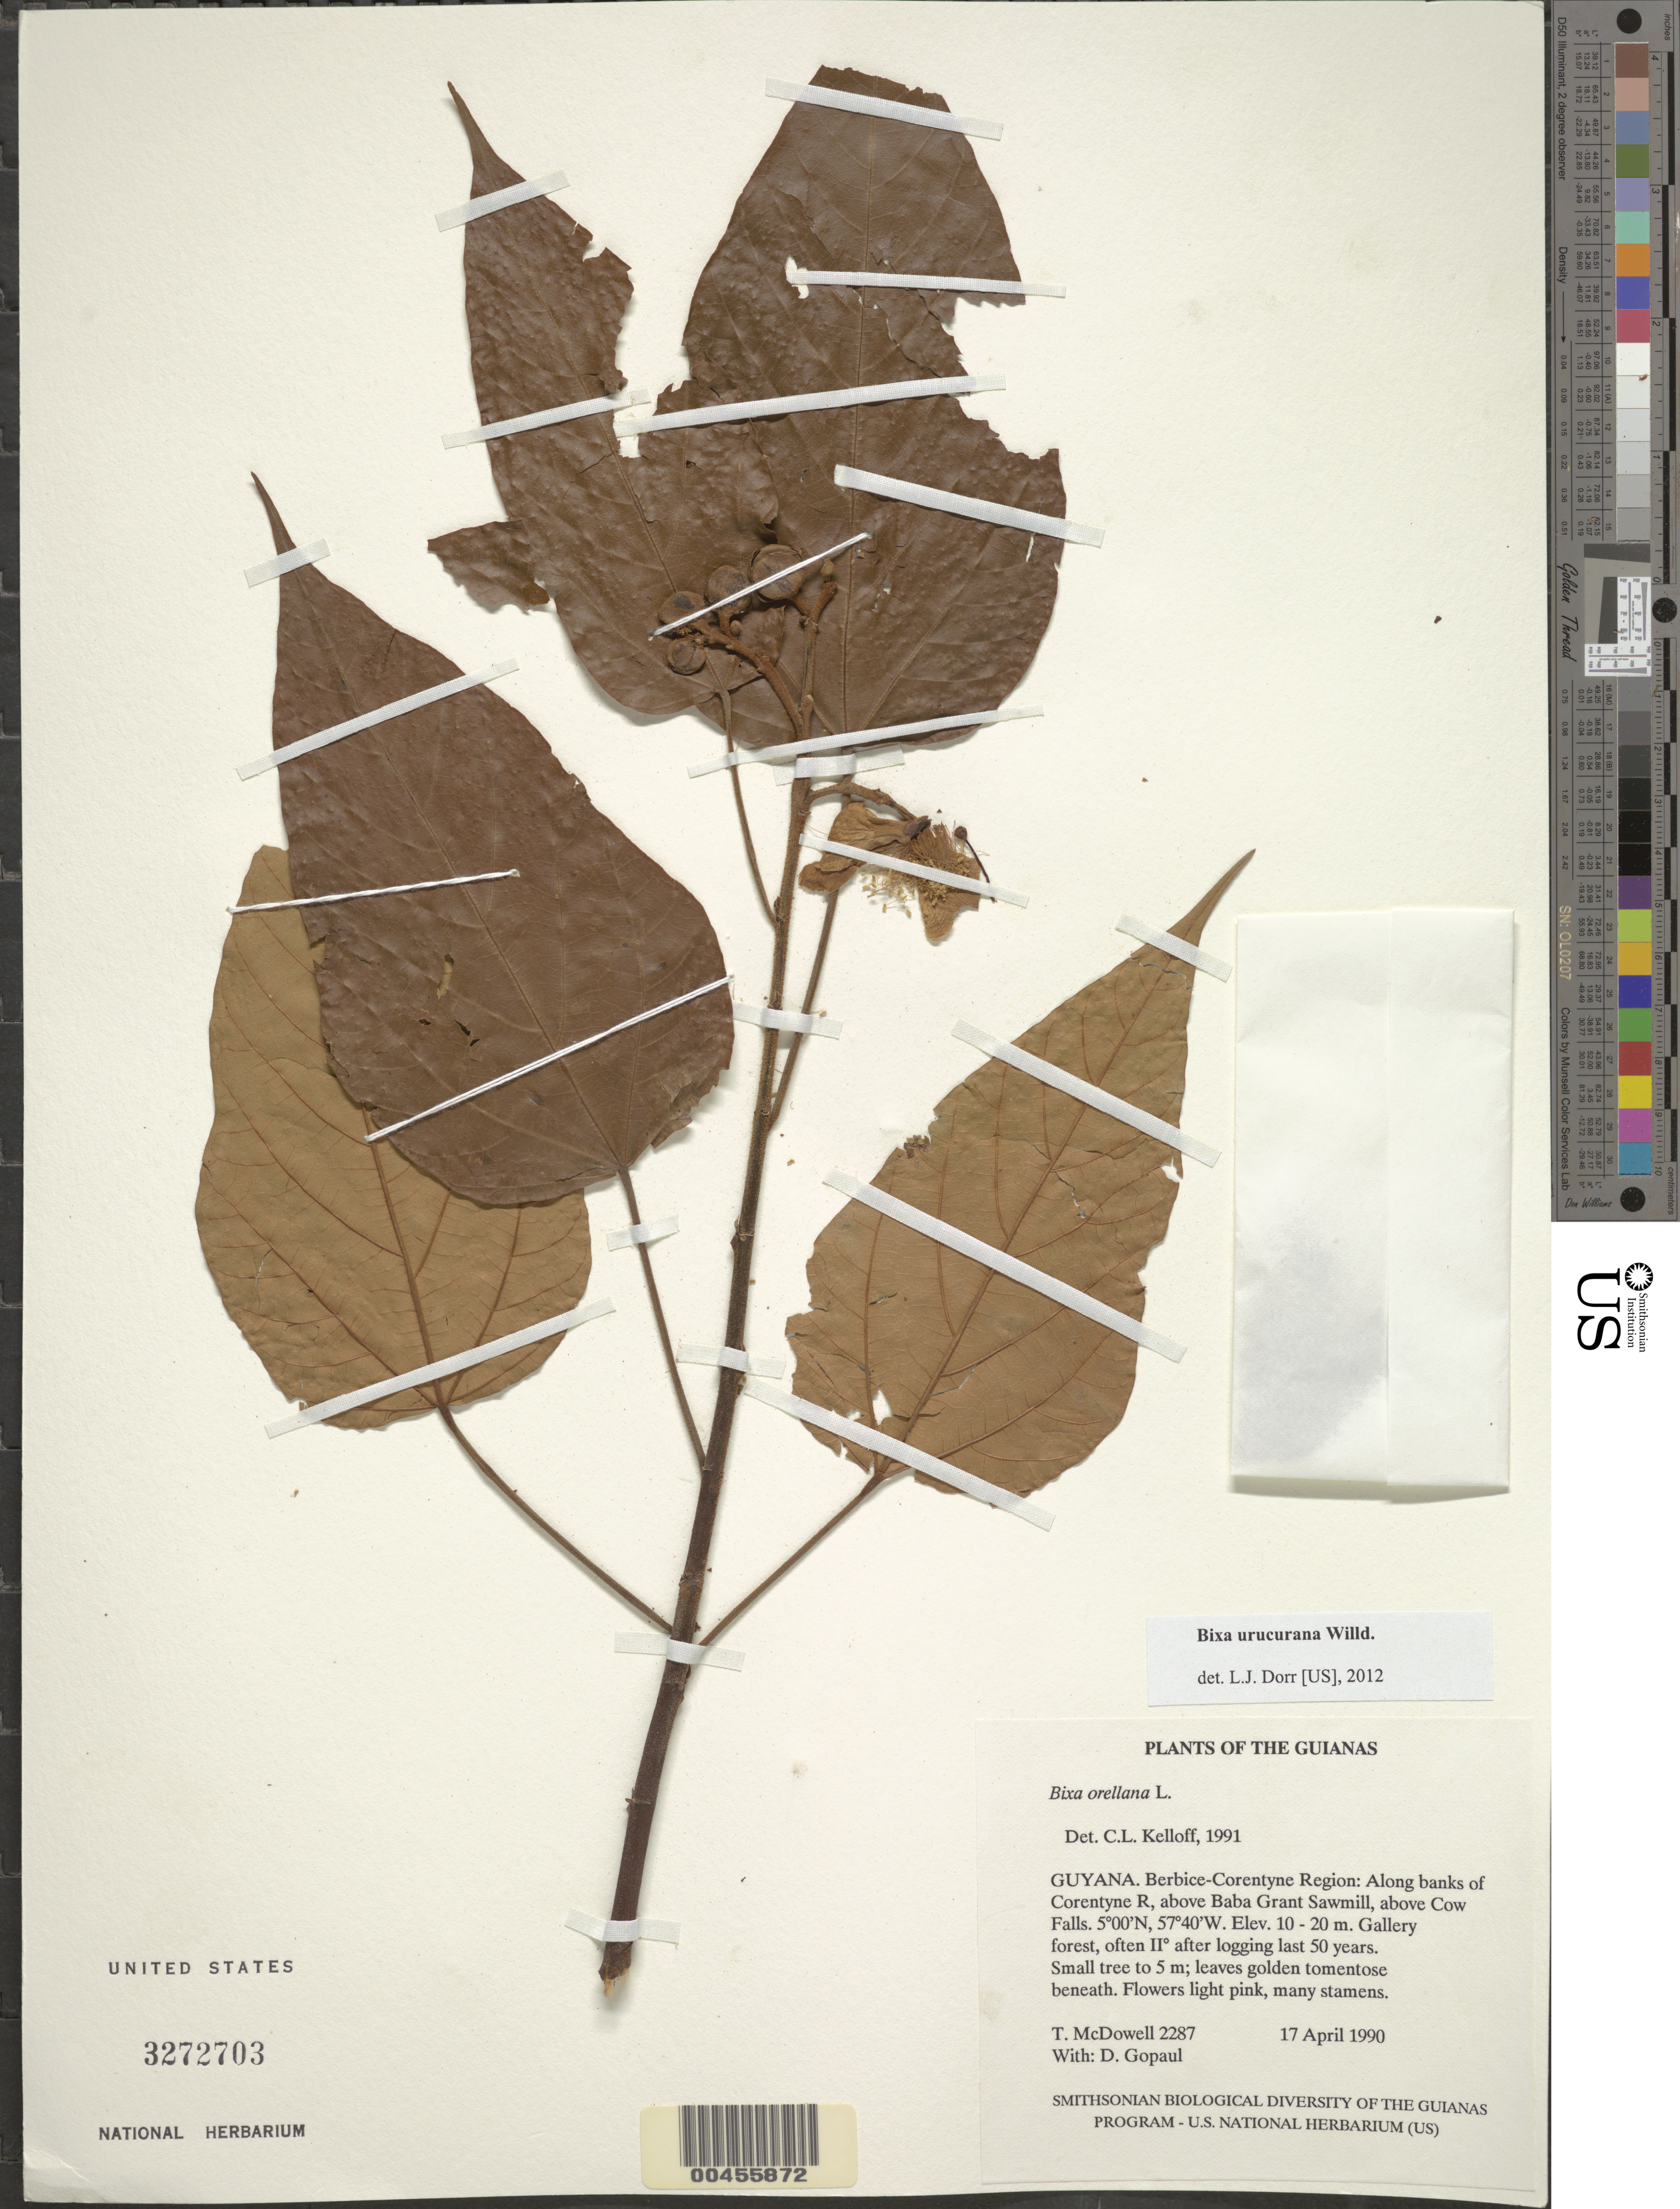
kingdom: Plantae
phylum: Tracheophyta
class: Magnoliopsida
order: Malvales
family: Bixaceae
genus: Bixa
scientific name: Bixa orellana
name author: L.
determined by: Kelloff, Carol L., (US), Smithsonian Institution - National Museum of Natural History (UNITED STATES)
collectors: T. McDowell & D. Gopaul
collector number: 2287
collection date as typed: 17 April 1990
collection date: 1990-04-17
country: Guyana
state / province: E. Berbice-Corentyne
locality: Along banks of Corentyne River, above Baba Grant Sawmill, above Cow Falls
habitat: Gallery forest, often secondary after logging last 50 years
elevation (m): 10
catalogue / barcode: US 3272703